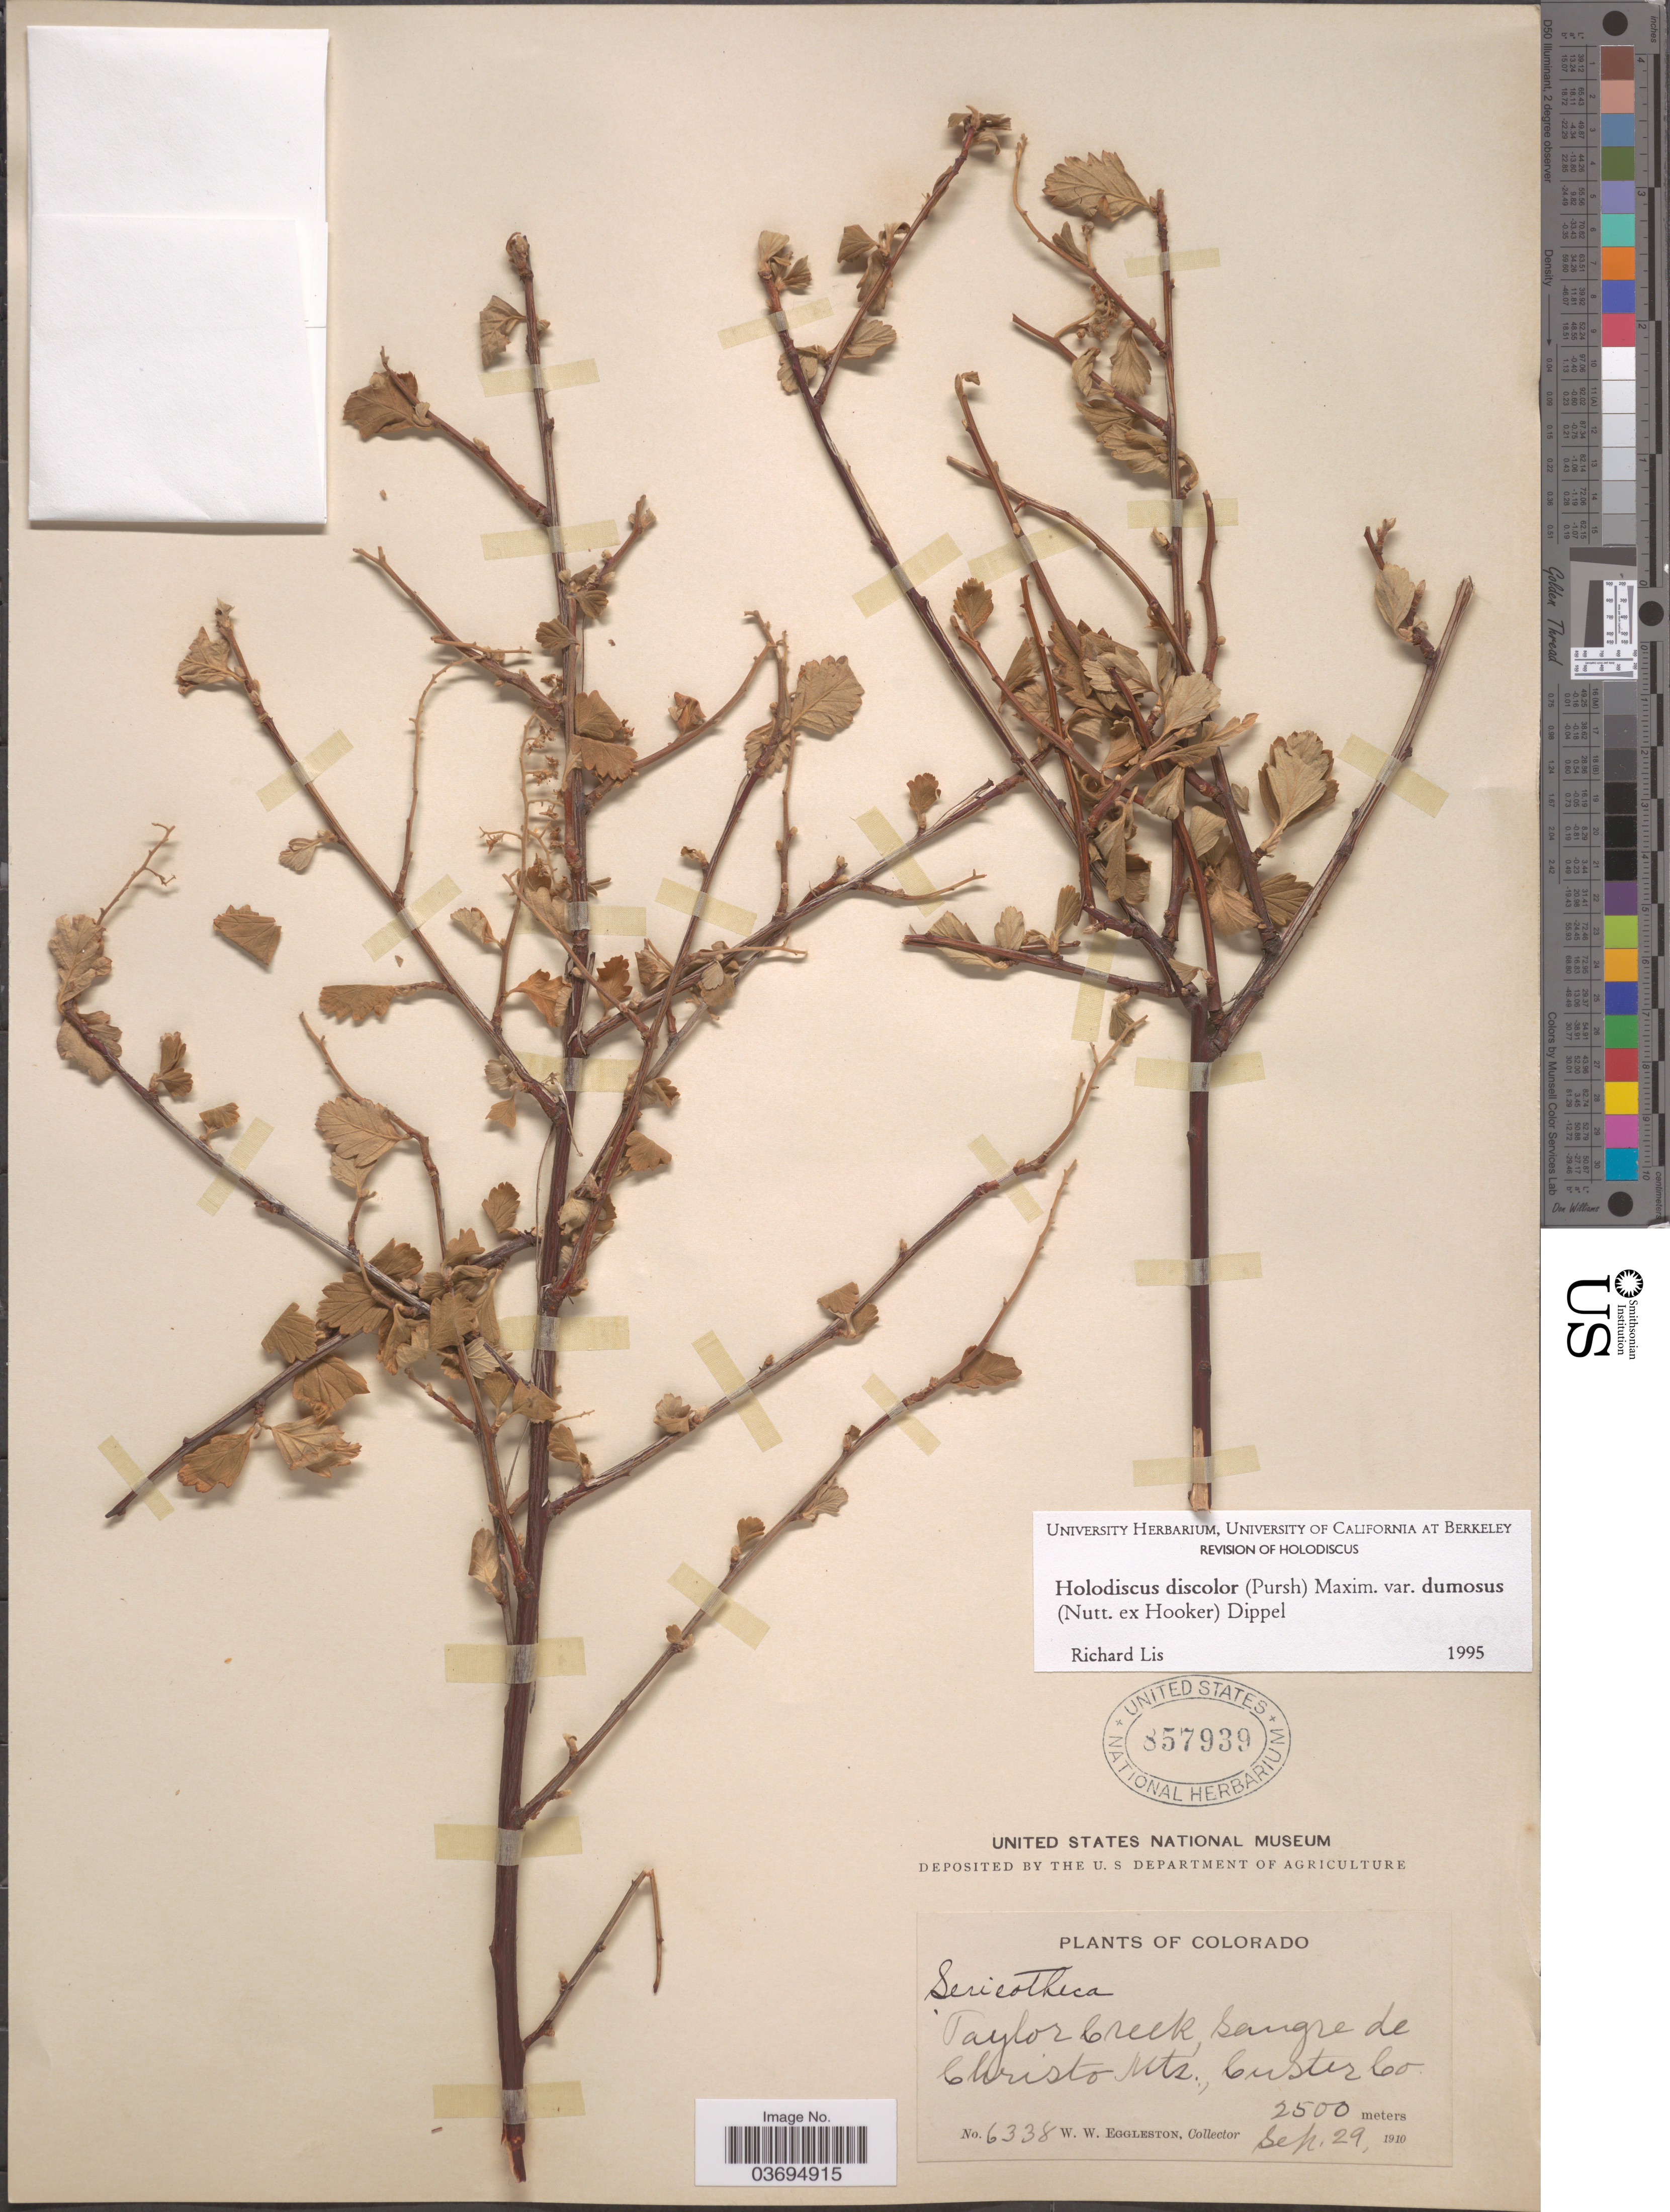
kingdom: Plantae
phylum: Tracheophyta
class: Magnoliopsida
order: Rosales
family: Rosaceae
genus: Holodiscus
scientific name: Holodiscus discolor var. dumosus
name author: Maxim. ex J.M. Coult.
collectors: W. W. Eggleston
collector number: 6338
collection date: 1910-09-29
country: United States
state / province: Colorado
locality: Taylor Creek, Sangre de Christo Mts, Custer Co.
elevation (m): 2500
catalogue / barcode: US 857939